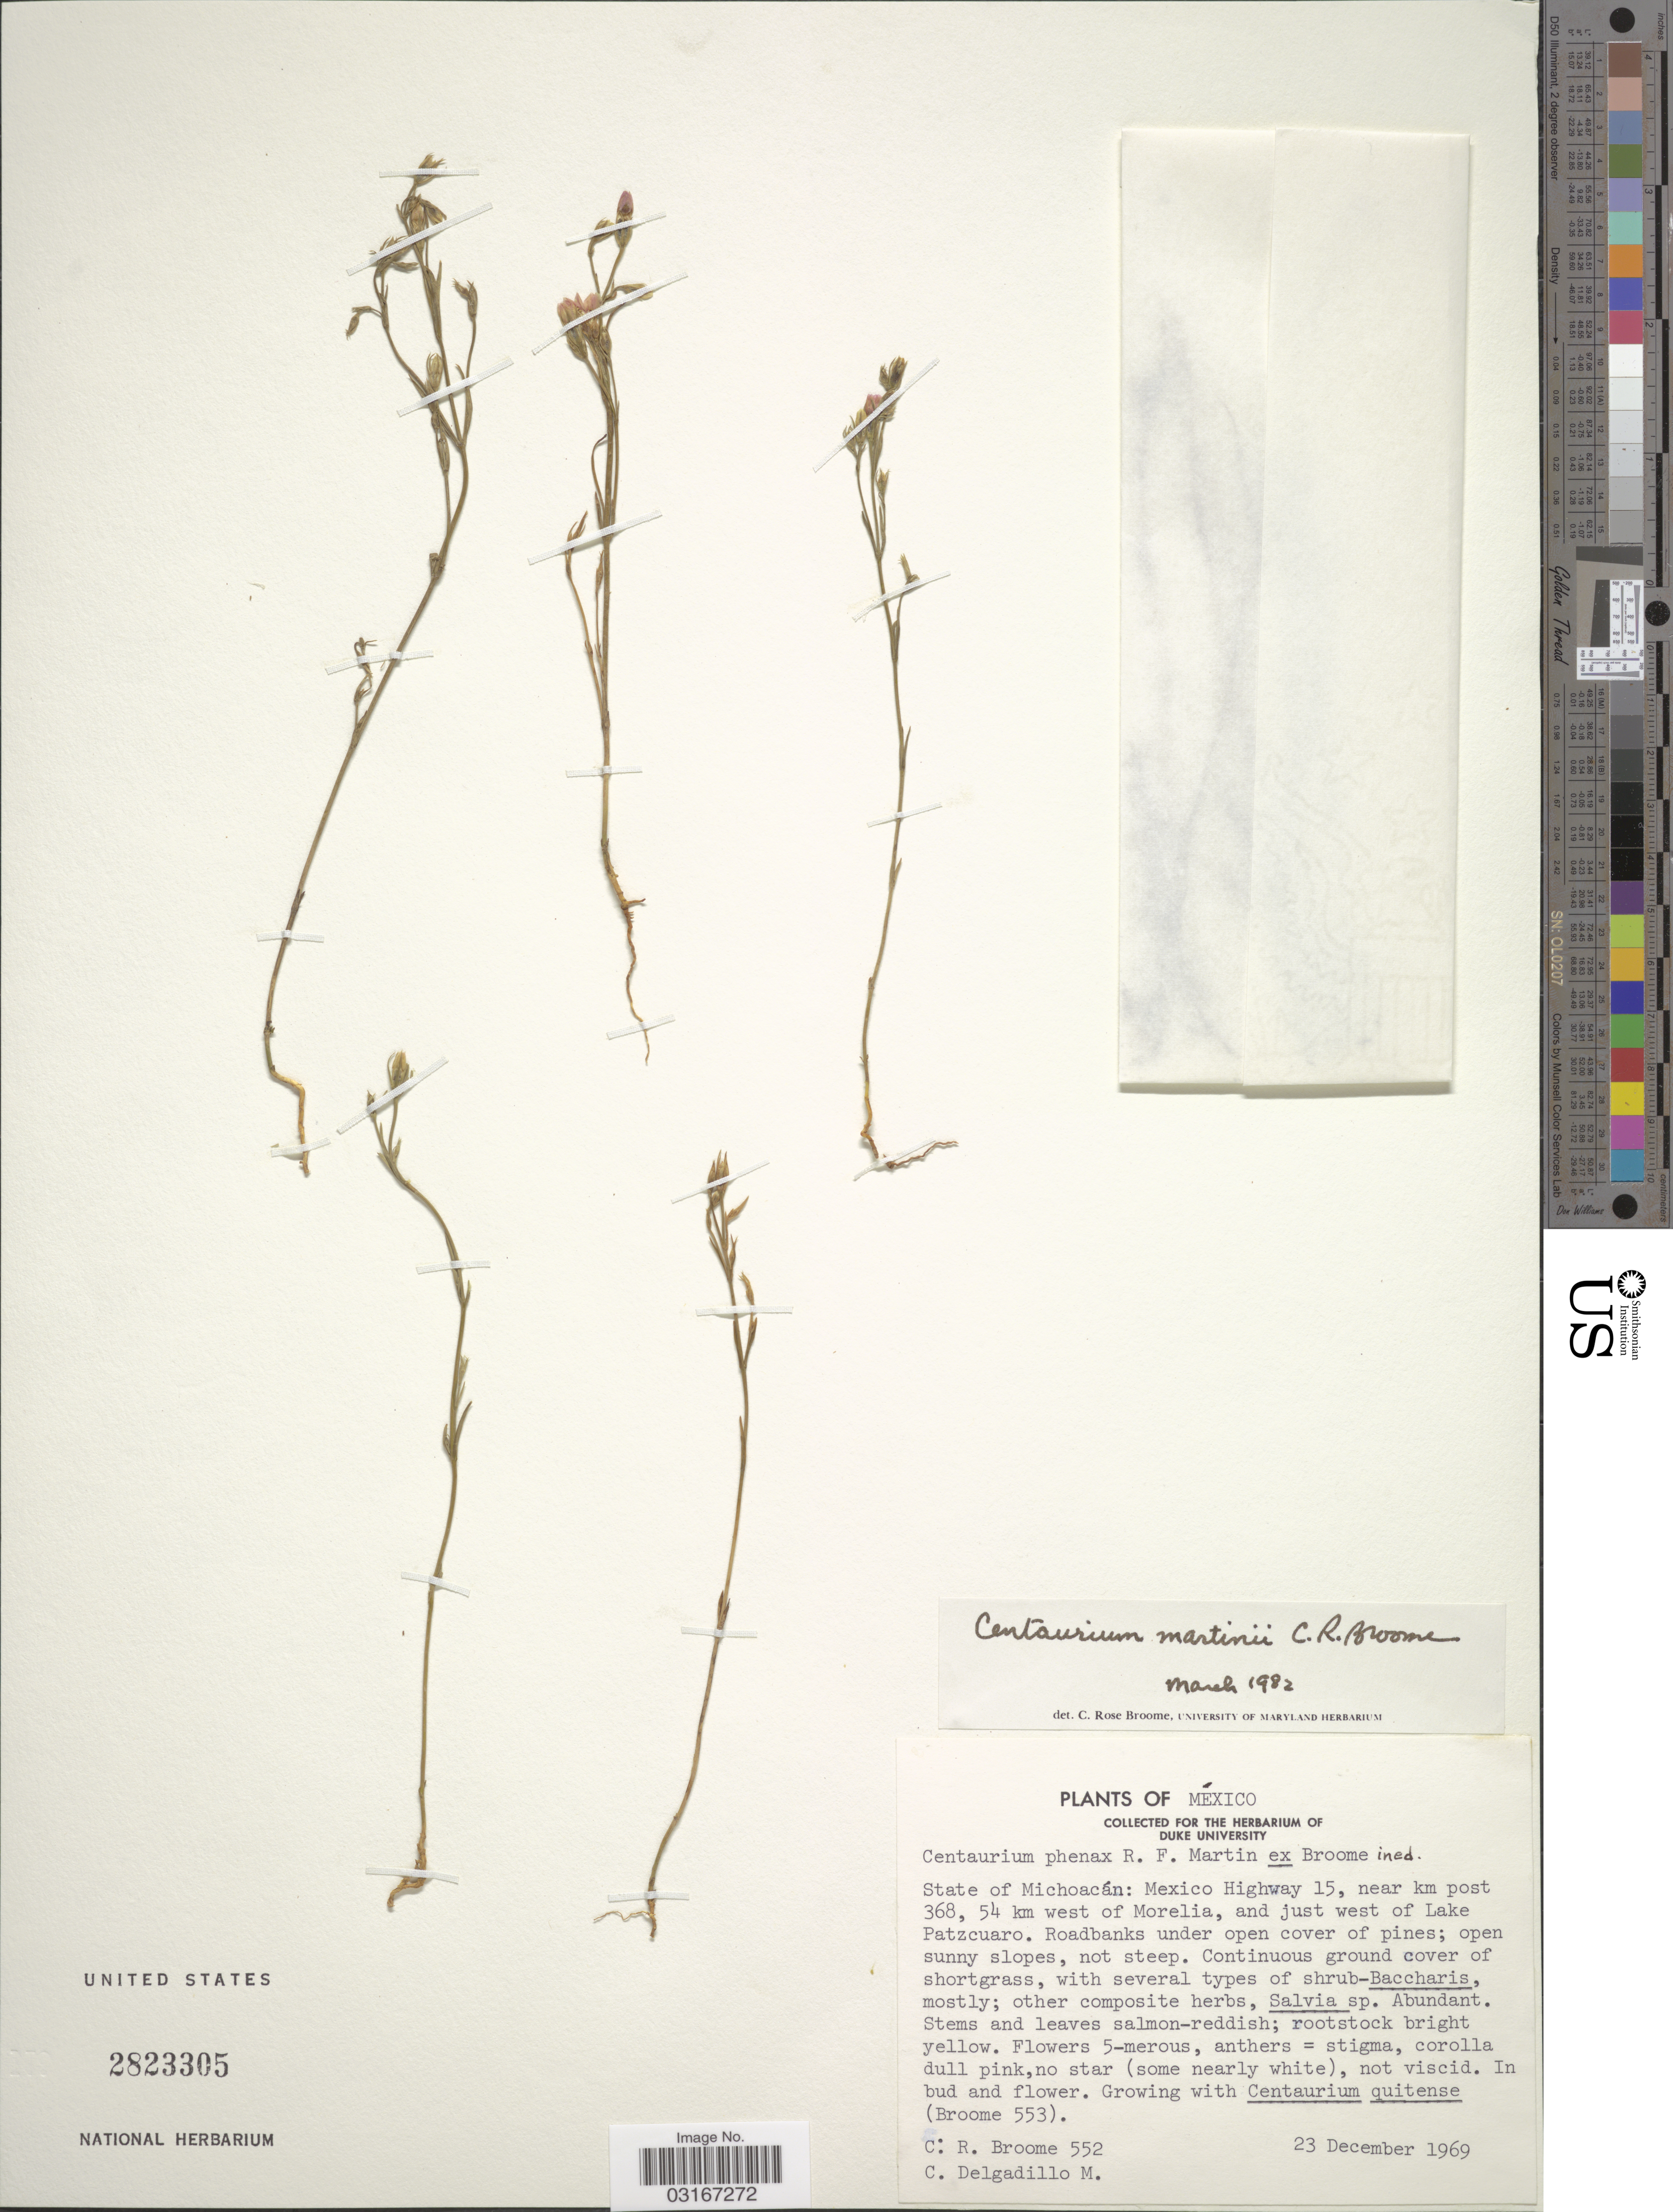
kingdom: Plantae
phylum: Tracheophyta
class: Magnoliopsida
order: Gentianales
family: Gentianaceae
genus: Centaurium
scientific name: Centaurium martinii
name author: C.R. Broome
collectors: C. R. Broome & C. Delgadillo-m.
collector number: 552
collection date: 1969-12-23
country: Mexico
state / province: Michoacán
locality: Mexico Highway 15, near km post 368, 54 km west of Morelia, and just west of Lake Patzcuaro.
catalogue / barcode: US 2823305